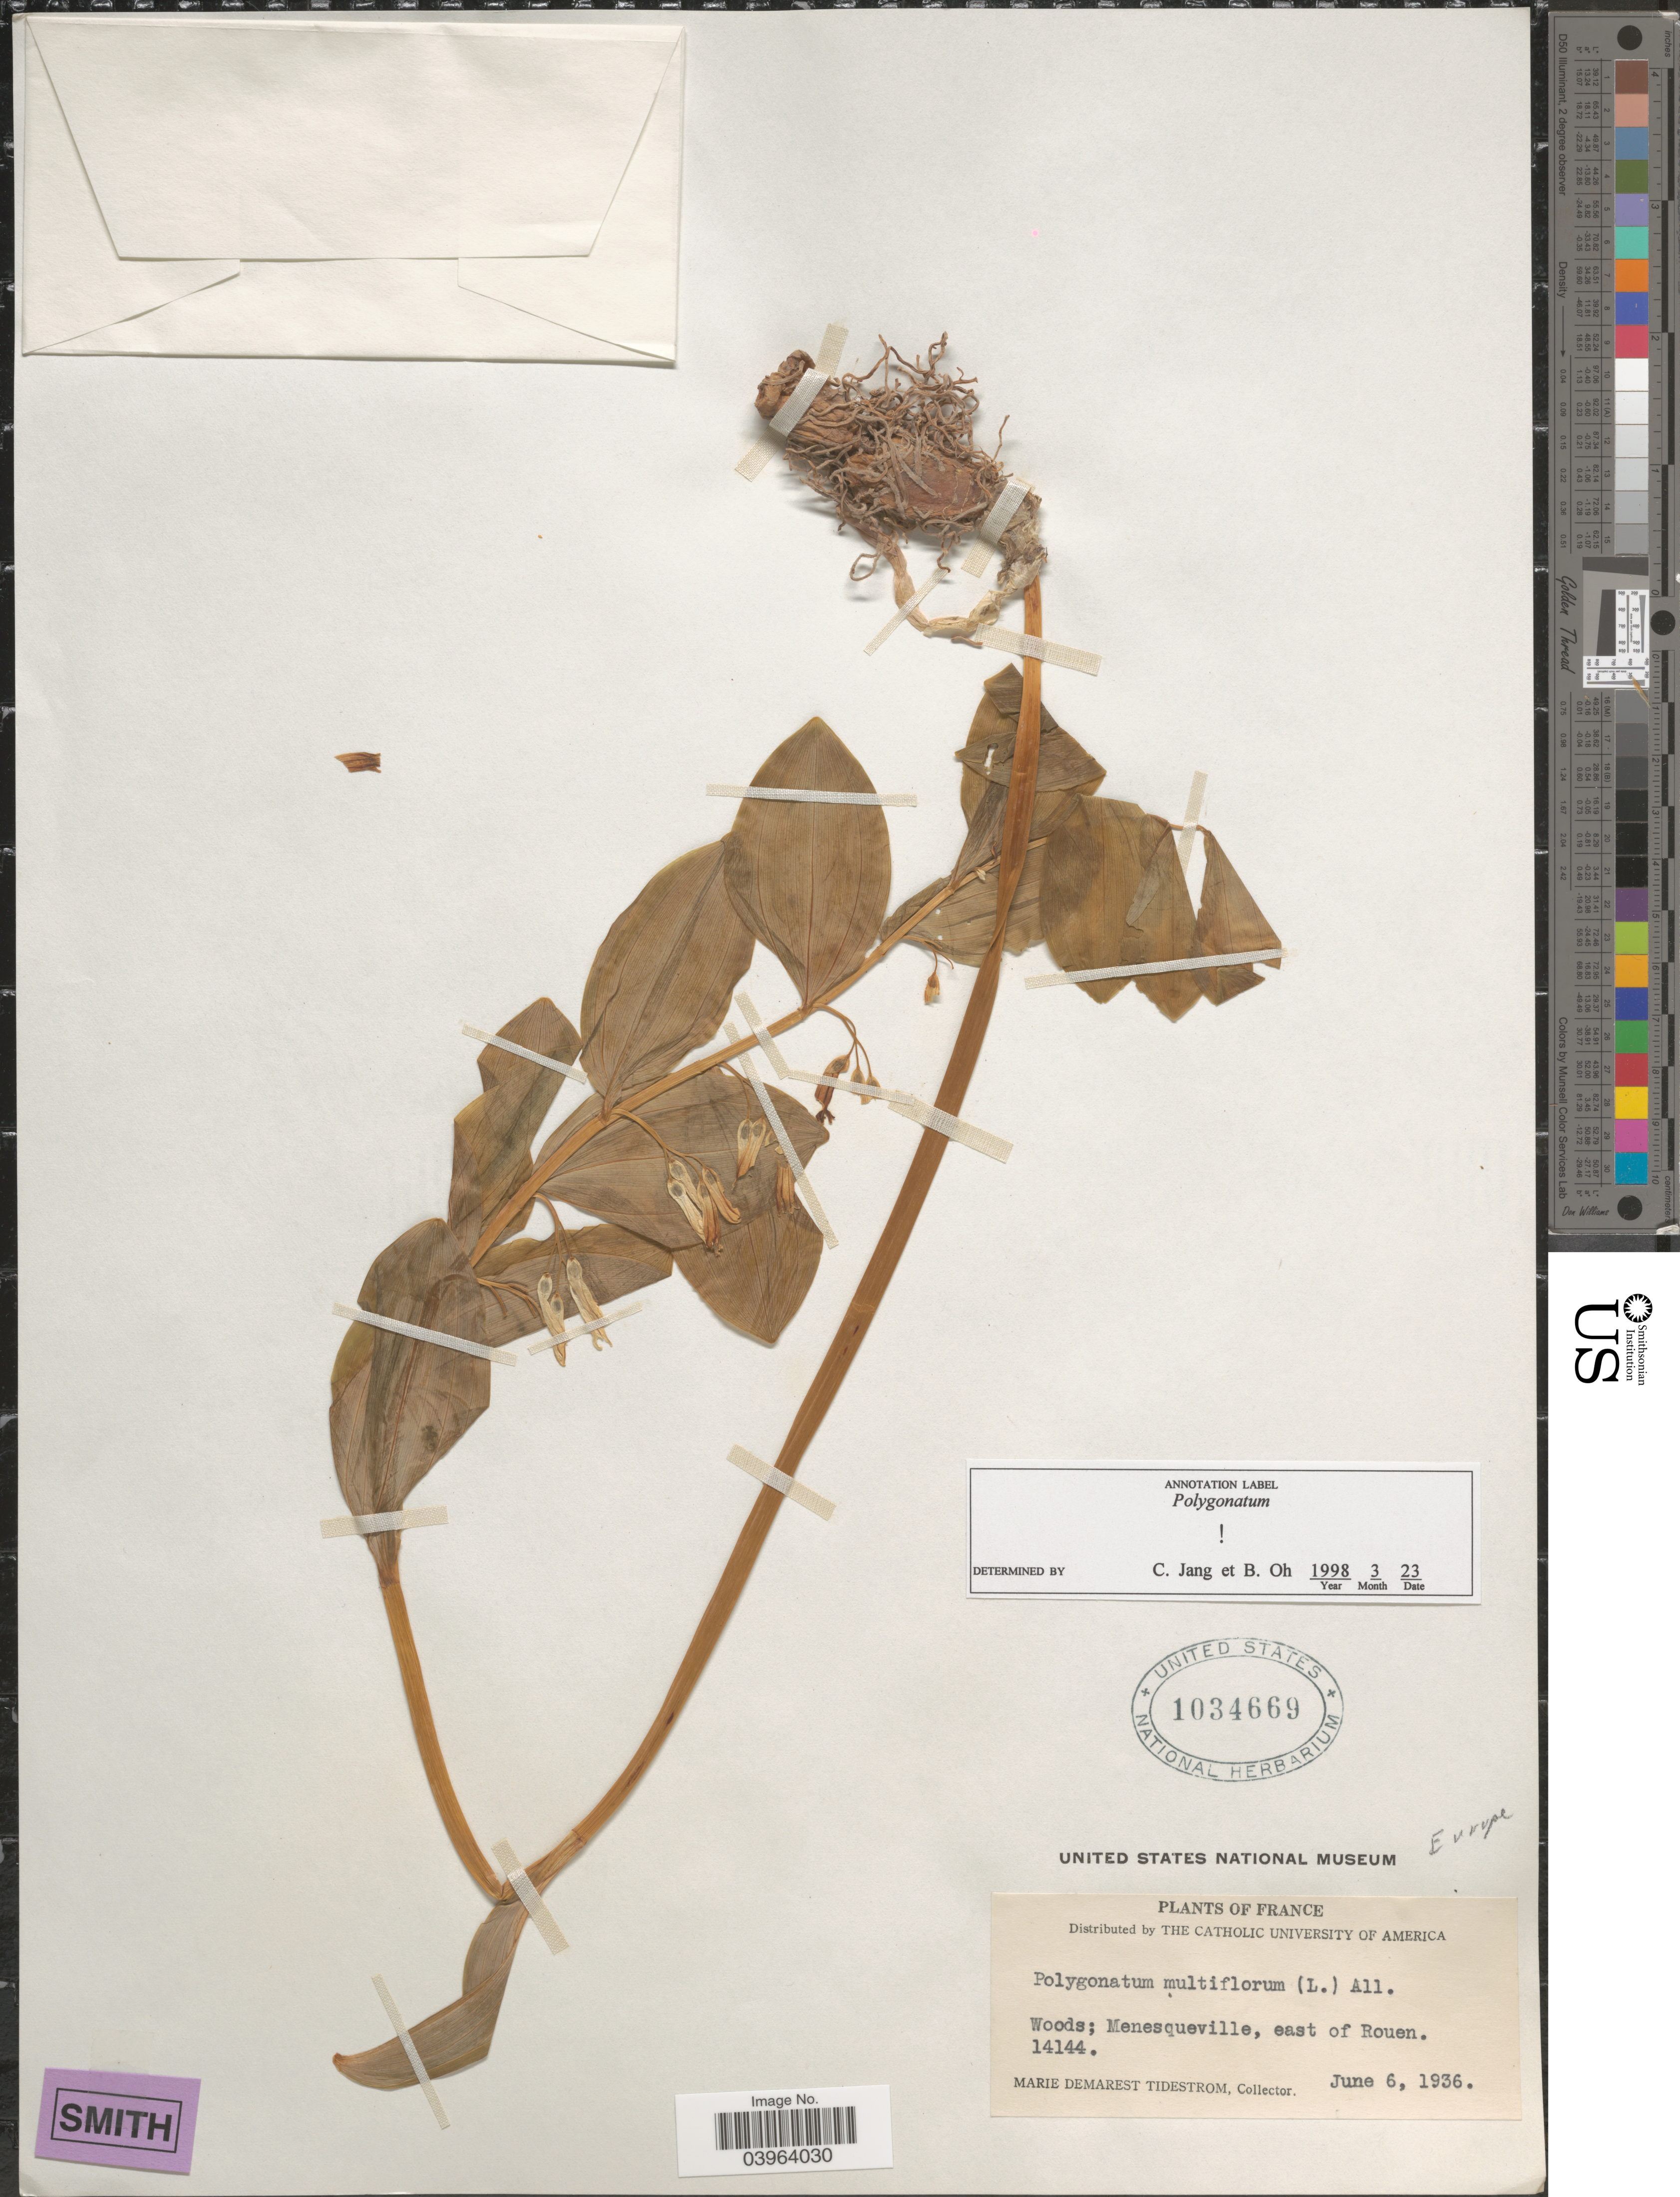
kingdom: Plantae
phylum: Tracheophyta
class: Liliopsida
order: Asparagales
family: Asparagaceae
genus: Polygonatum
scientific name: Polygonatum multiflorum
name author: (L.) All.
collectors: M. Tidestrom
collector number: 14144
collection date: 1936-06-06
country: France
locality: Menesqueville, east of Rouen.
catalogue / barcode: US 1034669